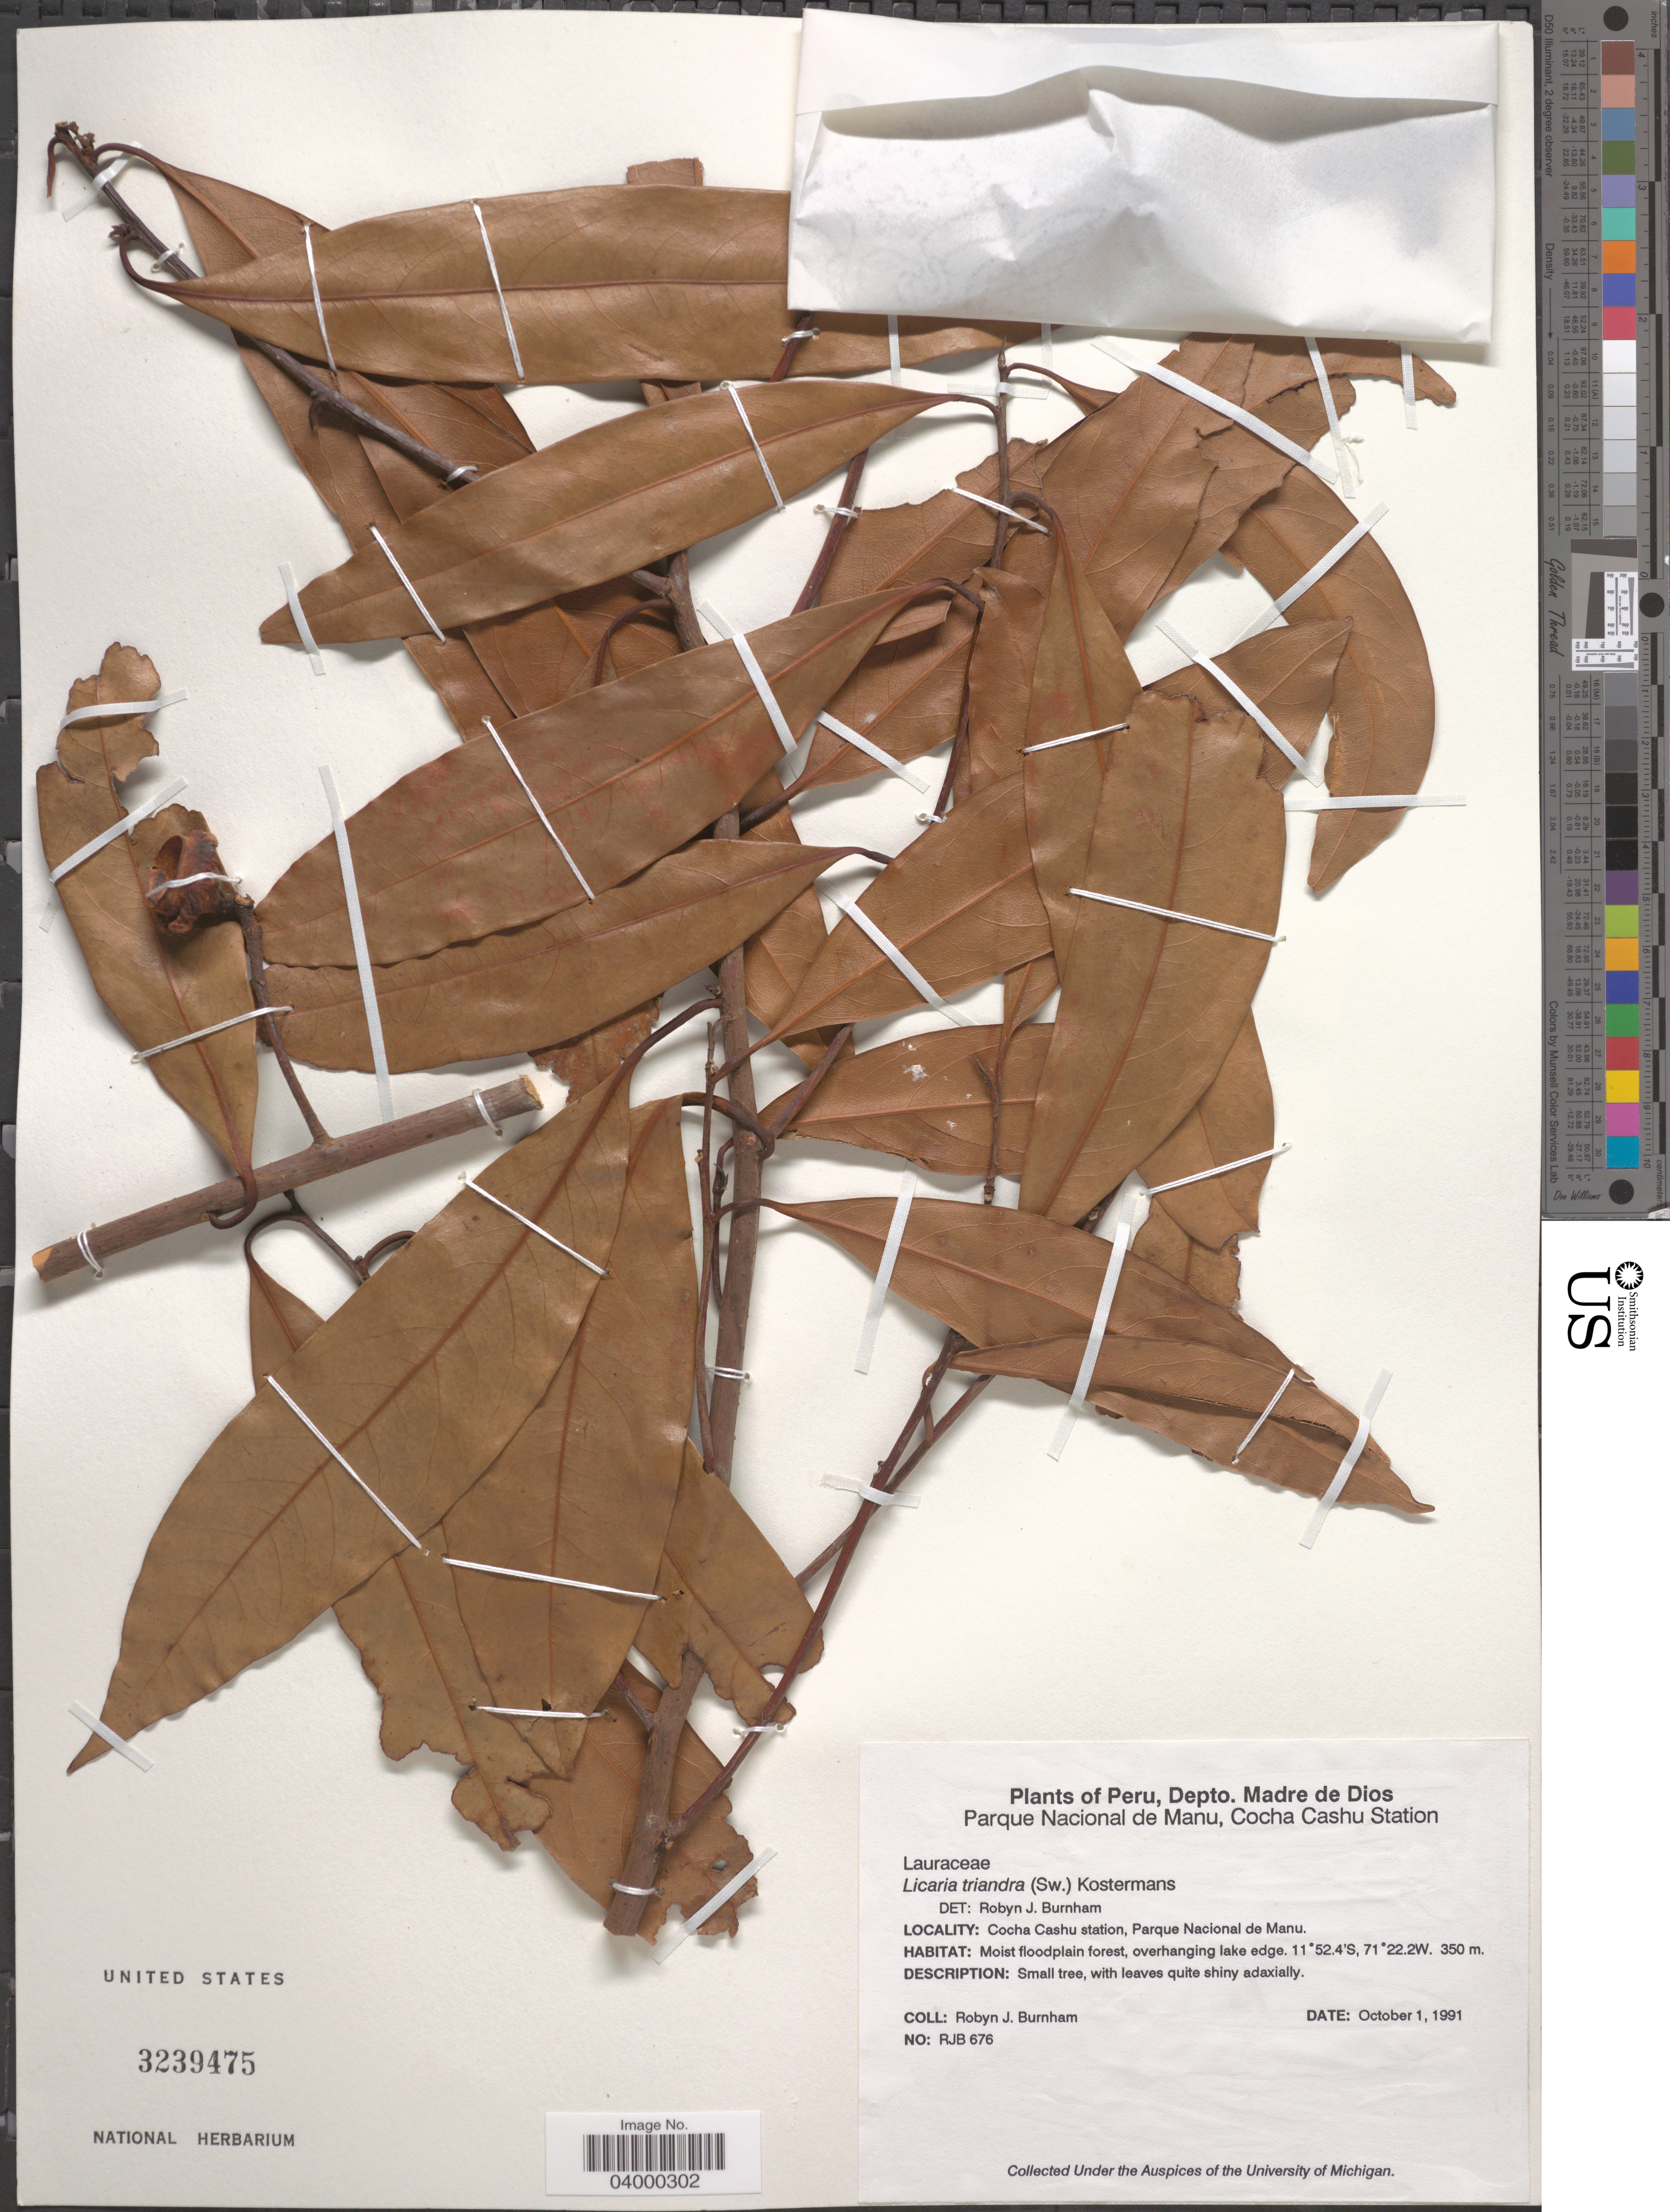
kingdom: Plantae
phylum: Tracheophyta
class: Magnoliopsida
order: Laurales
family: Lauraceae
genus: Licaria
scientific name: Licaria triandra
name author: (Sw.) Kosterm.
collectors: R. J. Burnham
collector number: RJB 676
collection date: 1991-10-01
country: Peru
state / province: Madre de Dios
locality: Depto. Madre de Dios. Parque Nacional de Manu, Cocha Cashu Station.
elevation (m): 350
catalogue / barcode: US 3239475